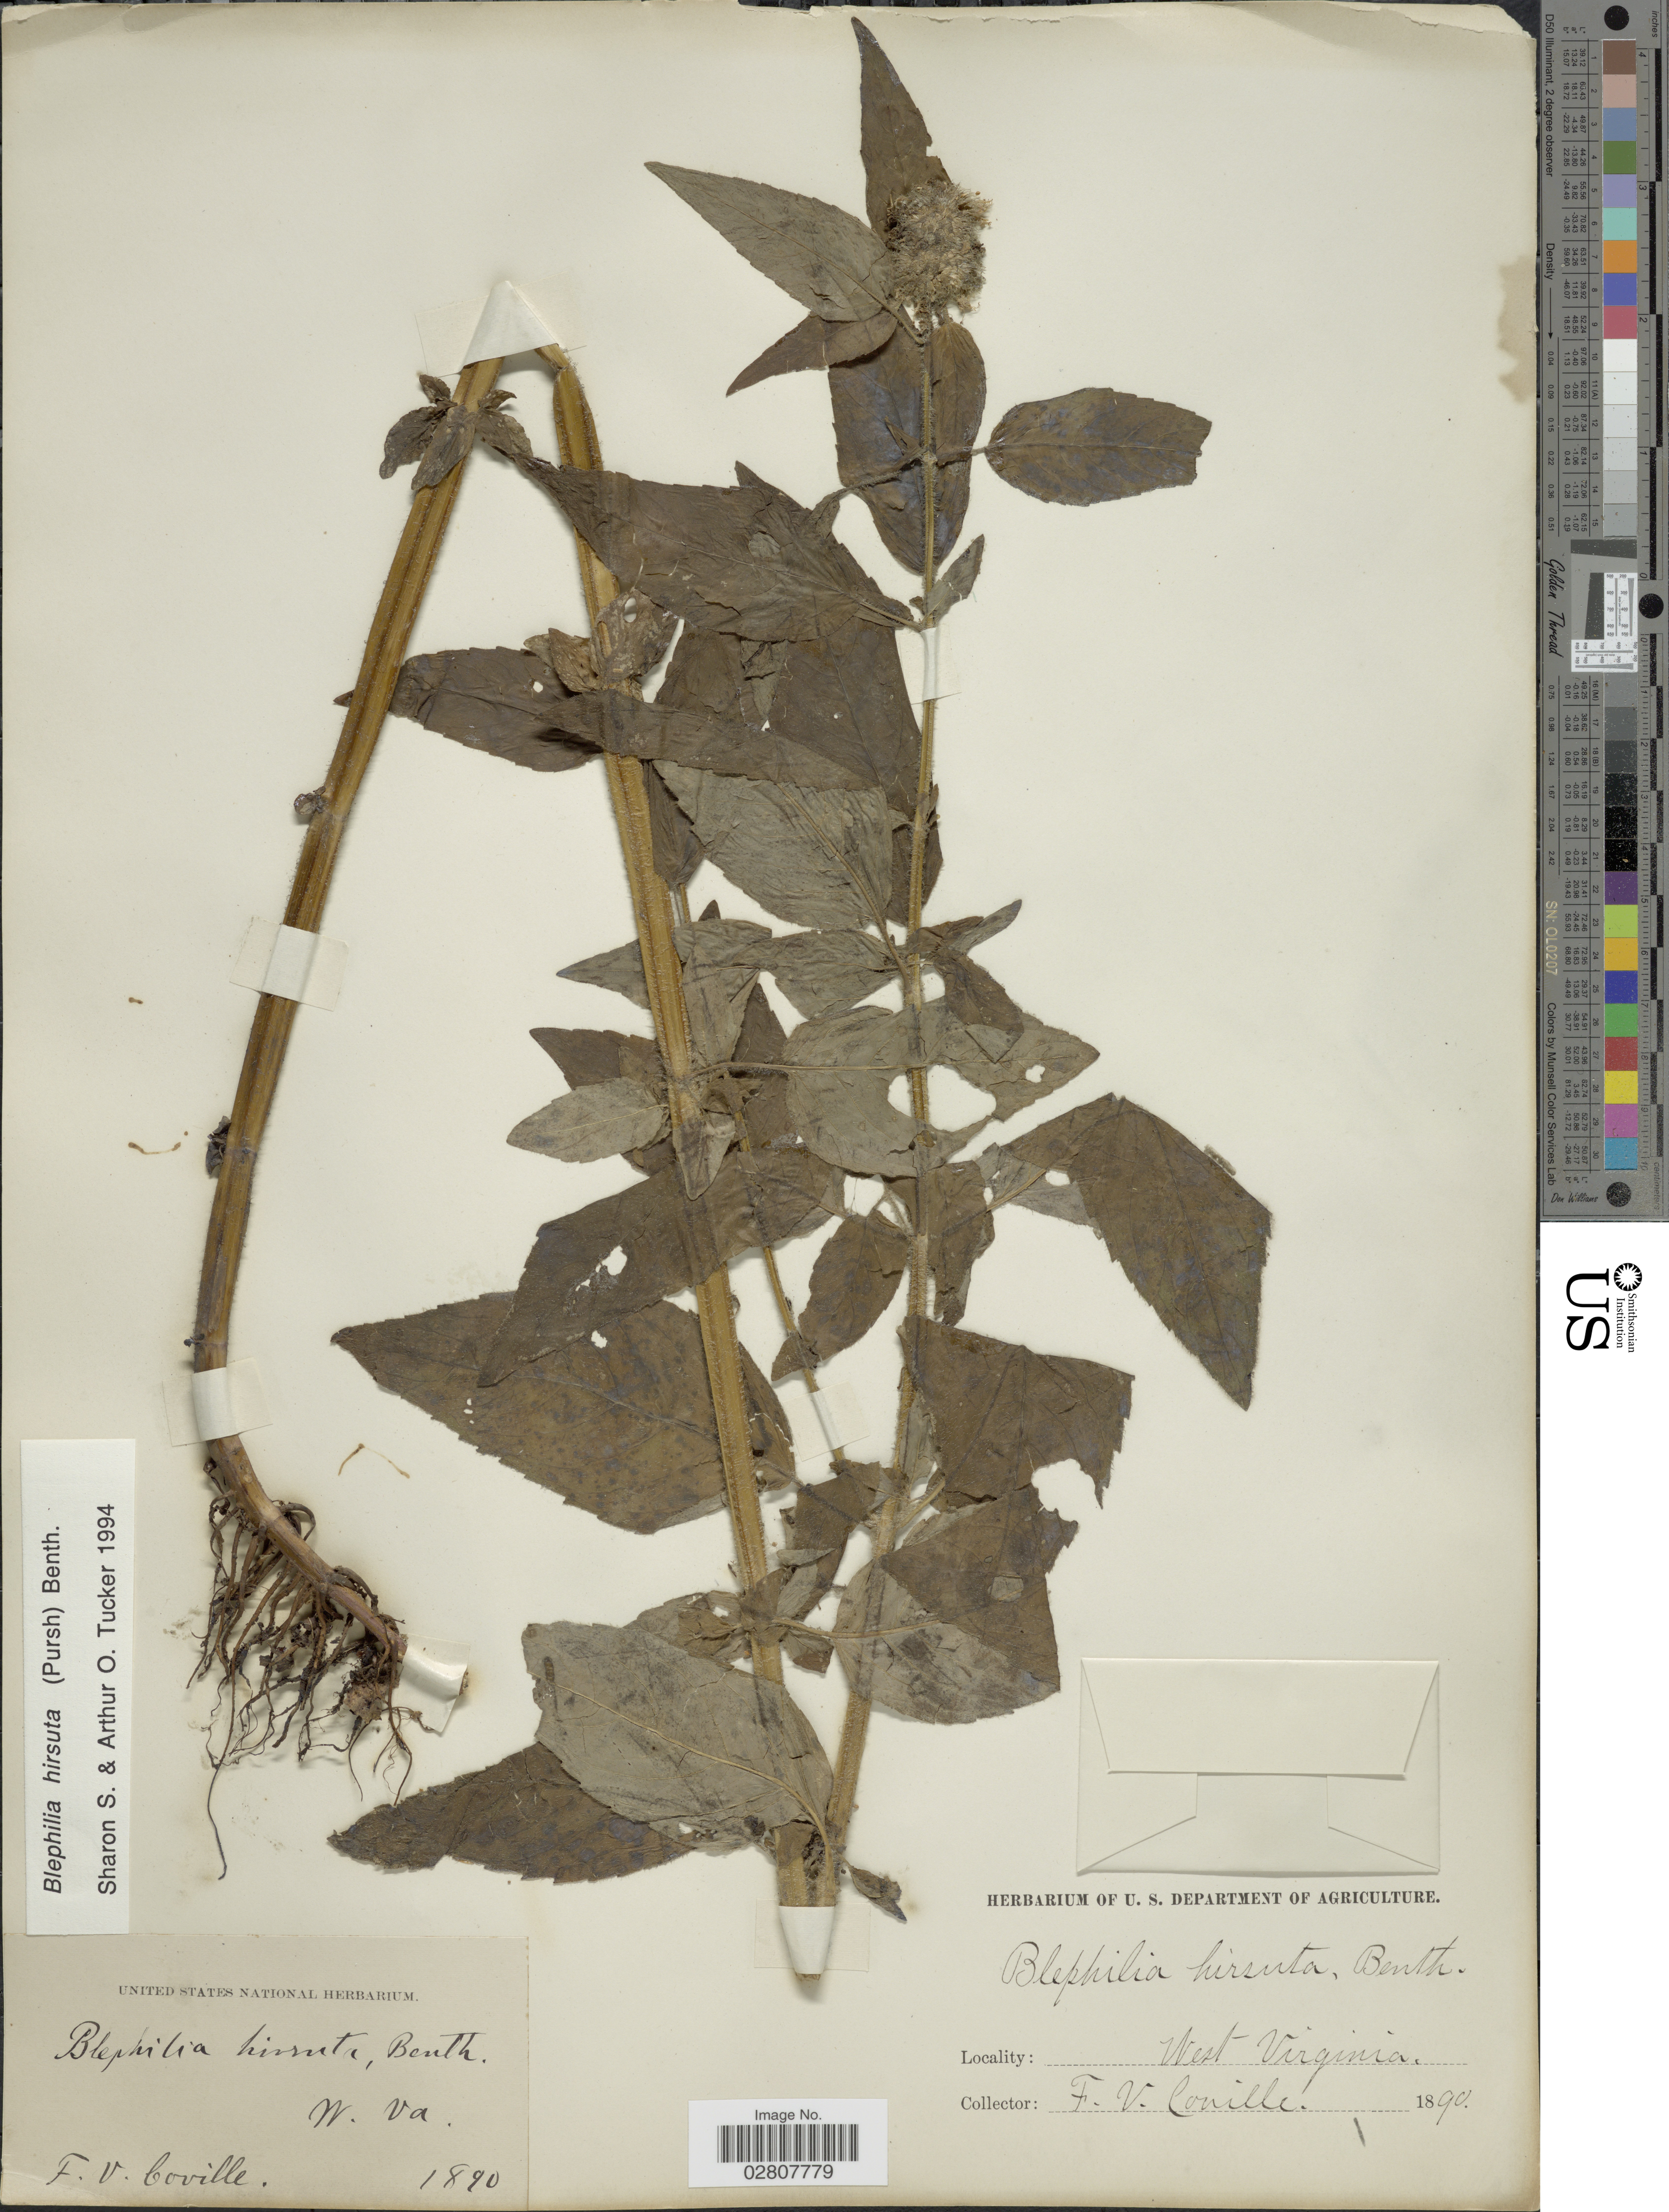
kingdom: Plantae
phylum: Tracheophyta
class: Magnoliopsida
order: Lamiales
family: Lamiaceae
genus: Blephilia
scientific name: Blephilia hirsuta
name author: (Pursh) Benth.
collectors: F. V. Coville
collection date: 1890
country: United States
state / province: West Virginia